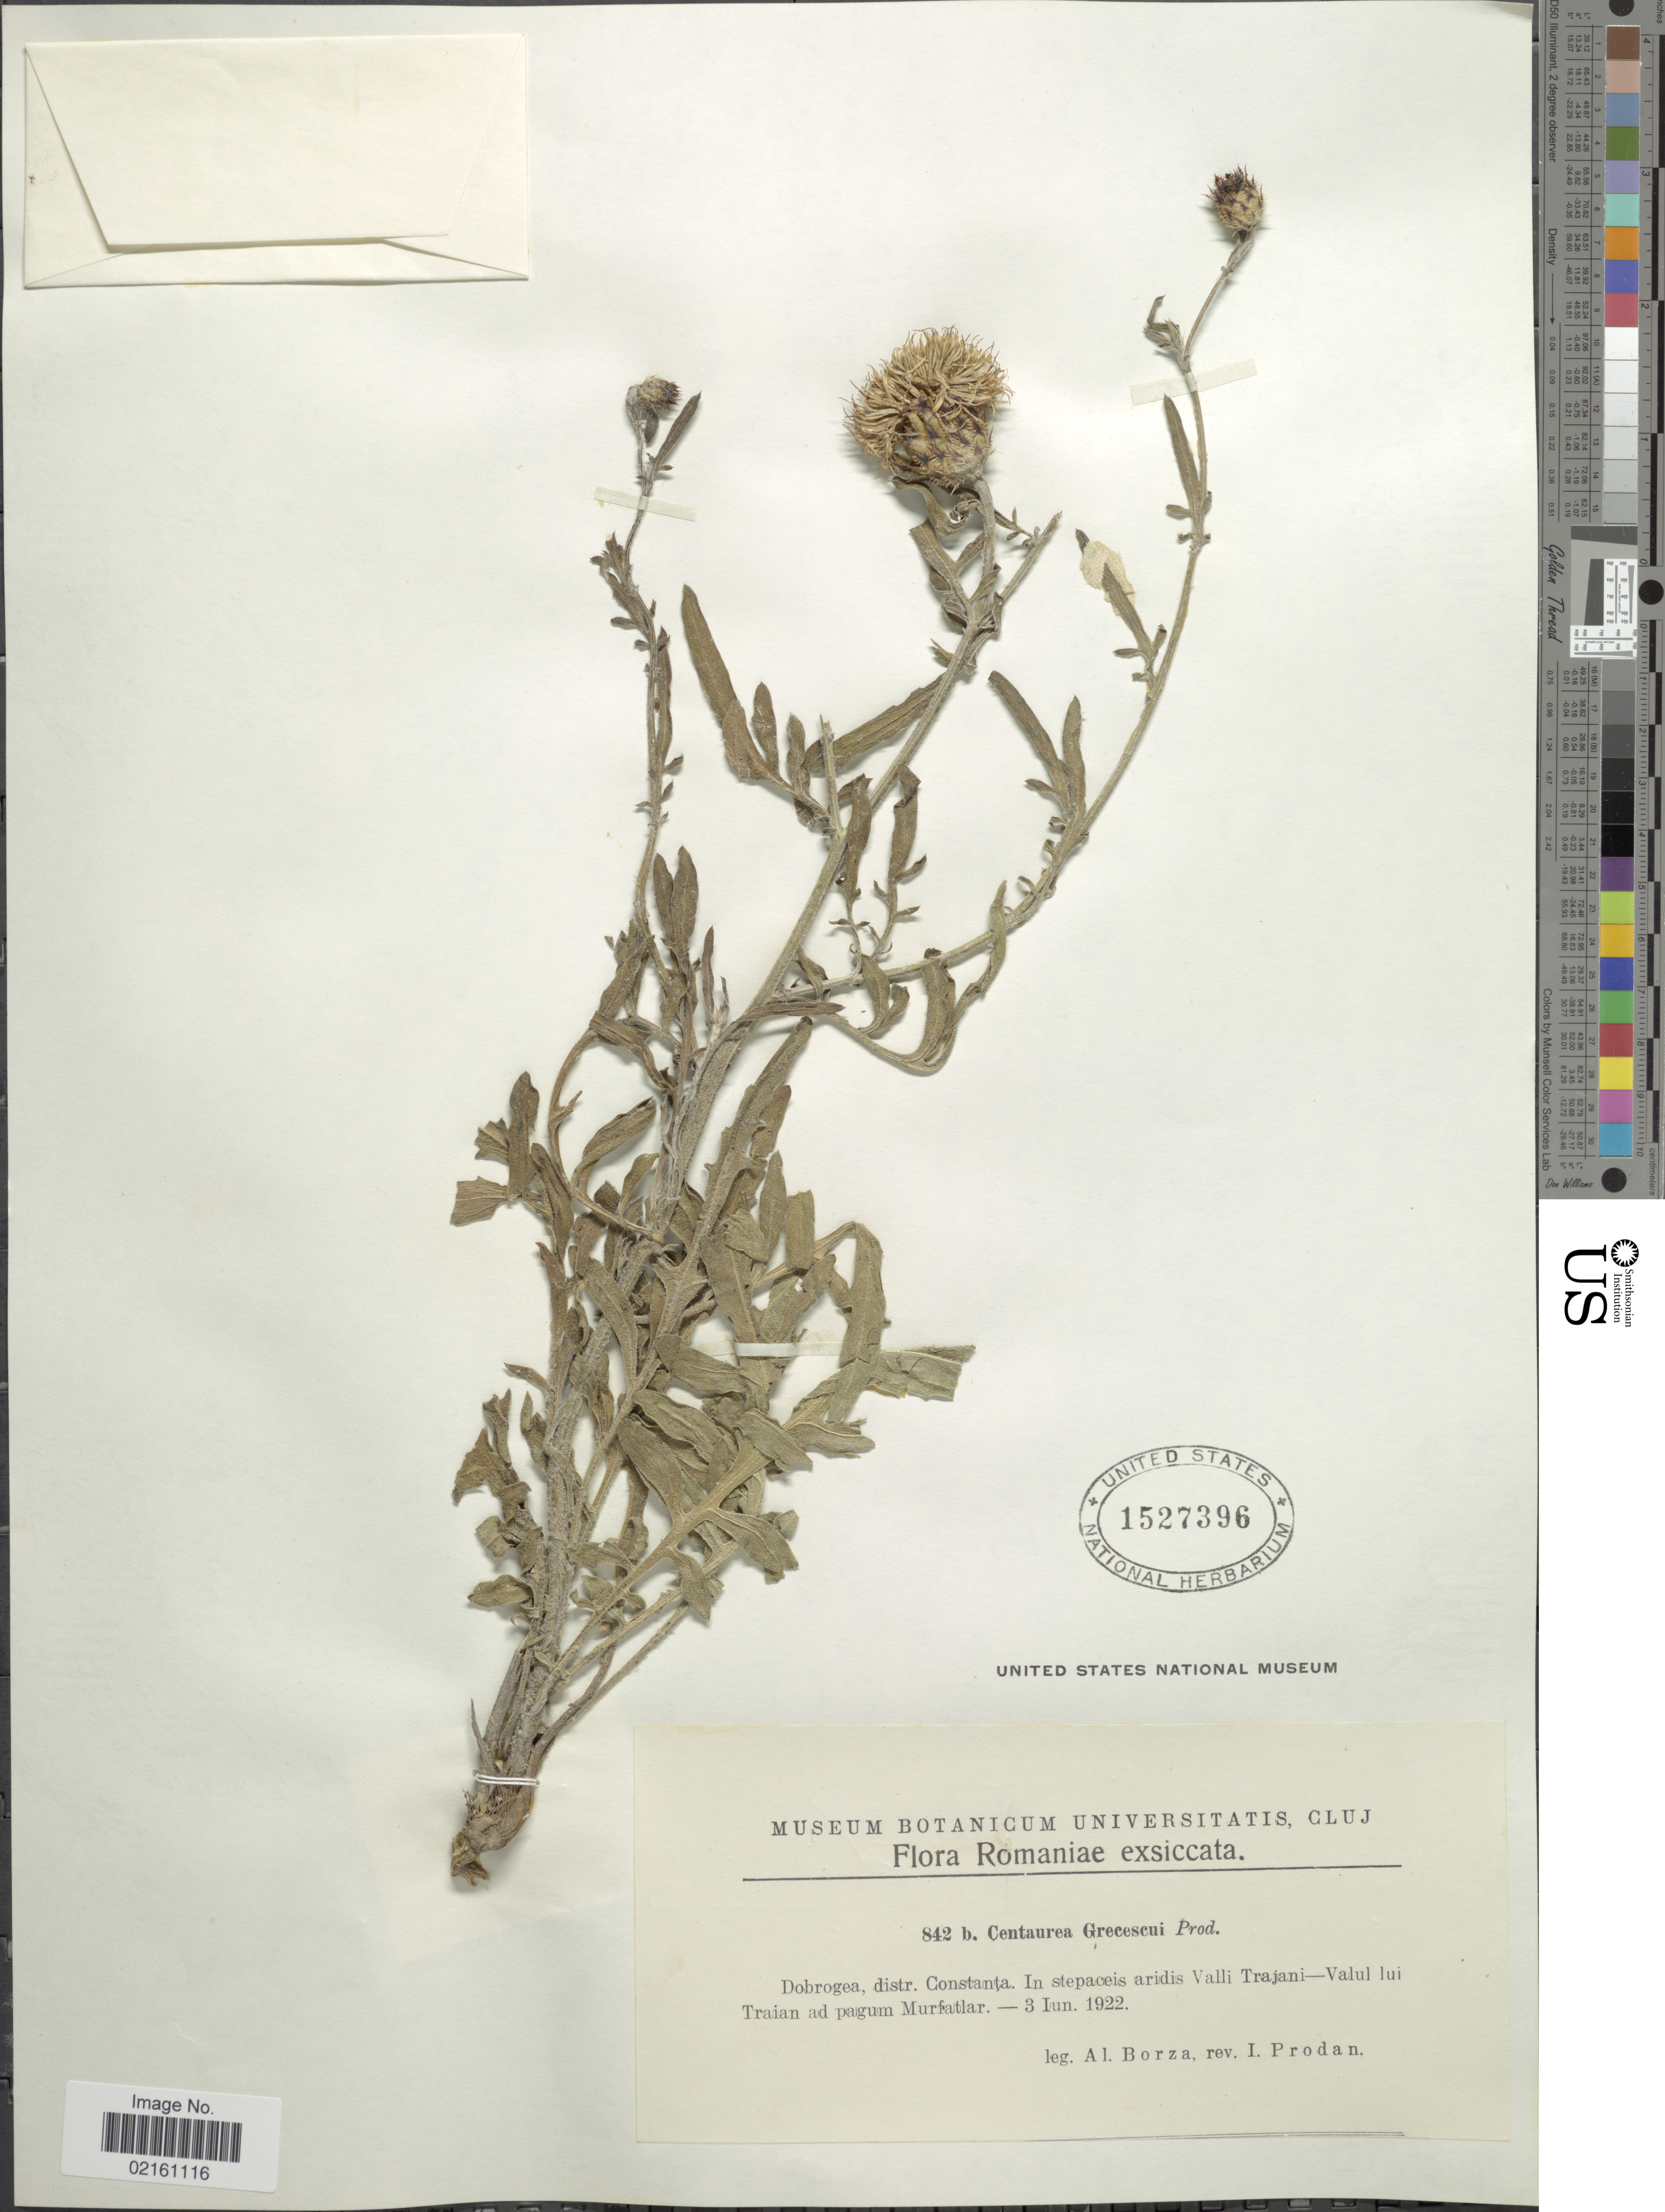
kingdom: Plantae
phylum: Tracheophyta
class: Magnoliopsida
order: Asterales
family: Asteraceae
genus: Centaurea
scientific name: Centaurea grecescui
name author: Prodán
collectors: A. Borza & I. Prodán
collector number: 842b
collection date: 1922-06-03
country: Romania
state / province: Constanta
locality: Dobrogea, Valli Trajani-Valul lui Traian ad pagum Murfatlar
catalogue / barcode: US 1527396